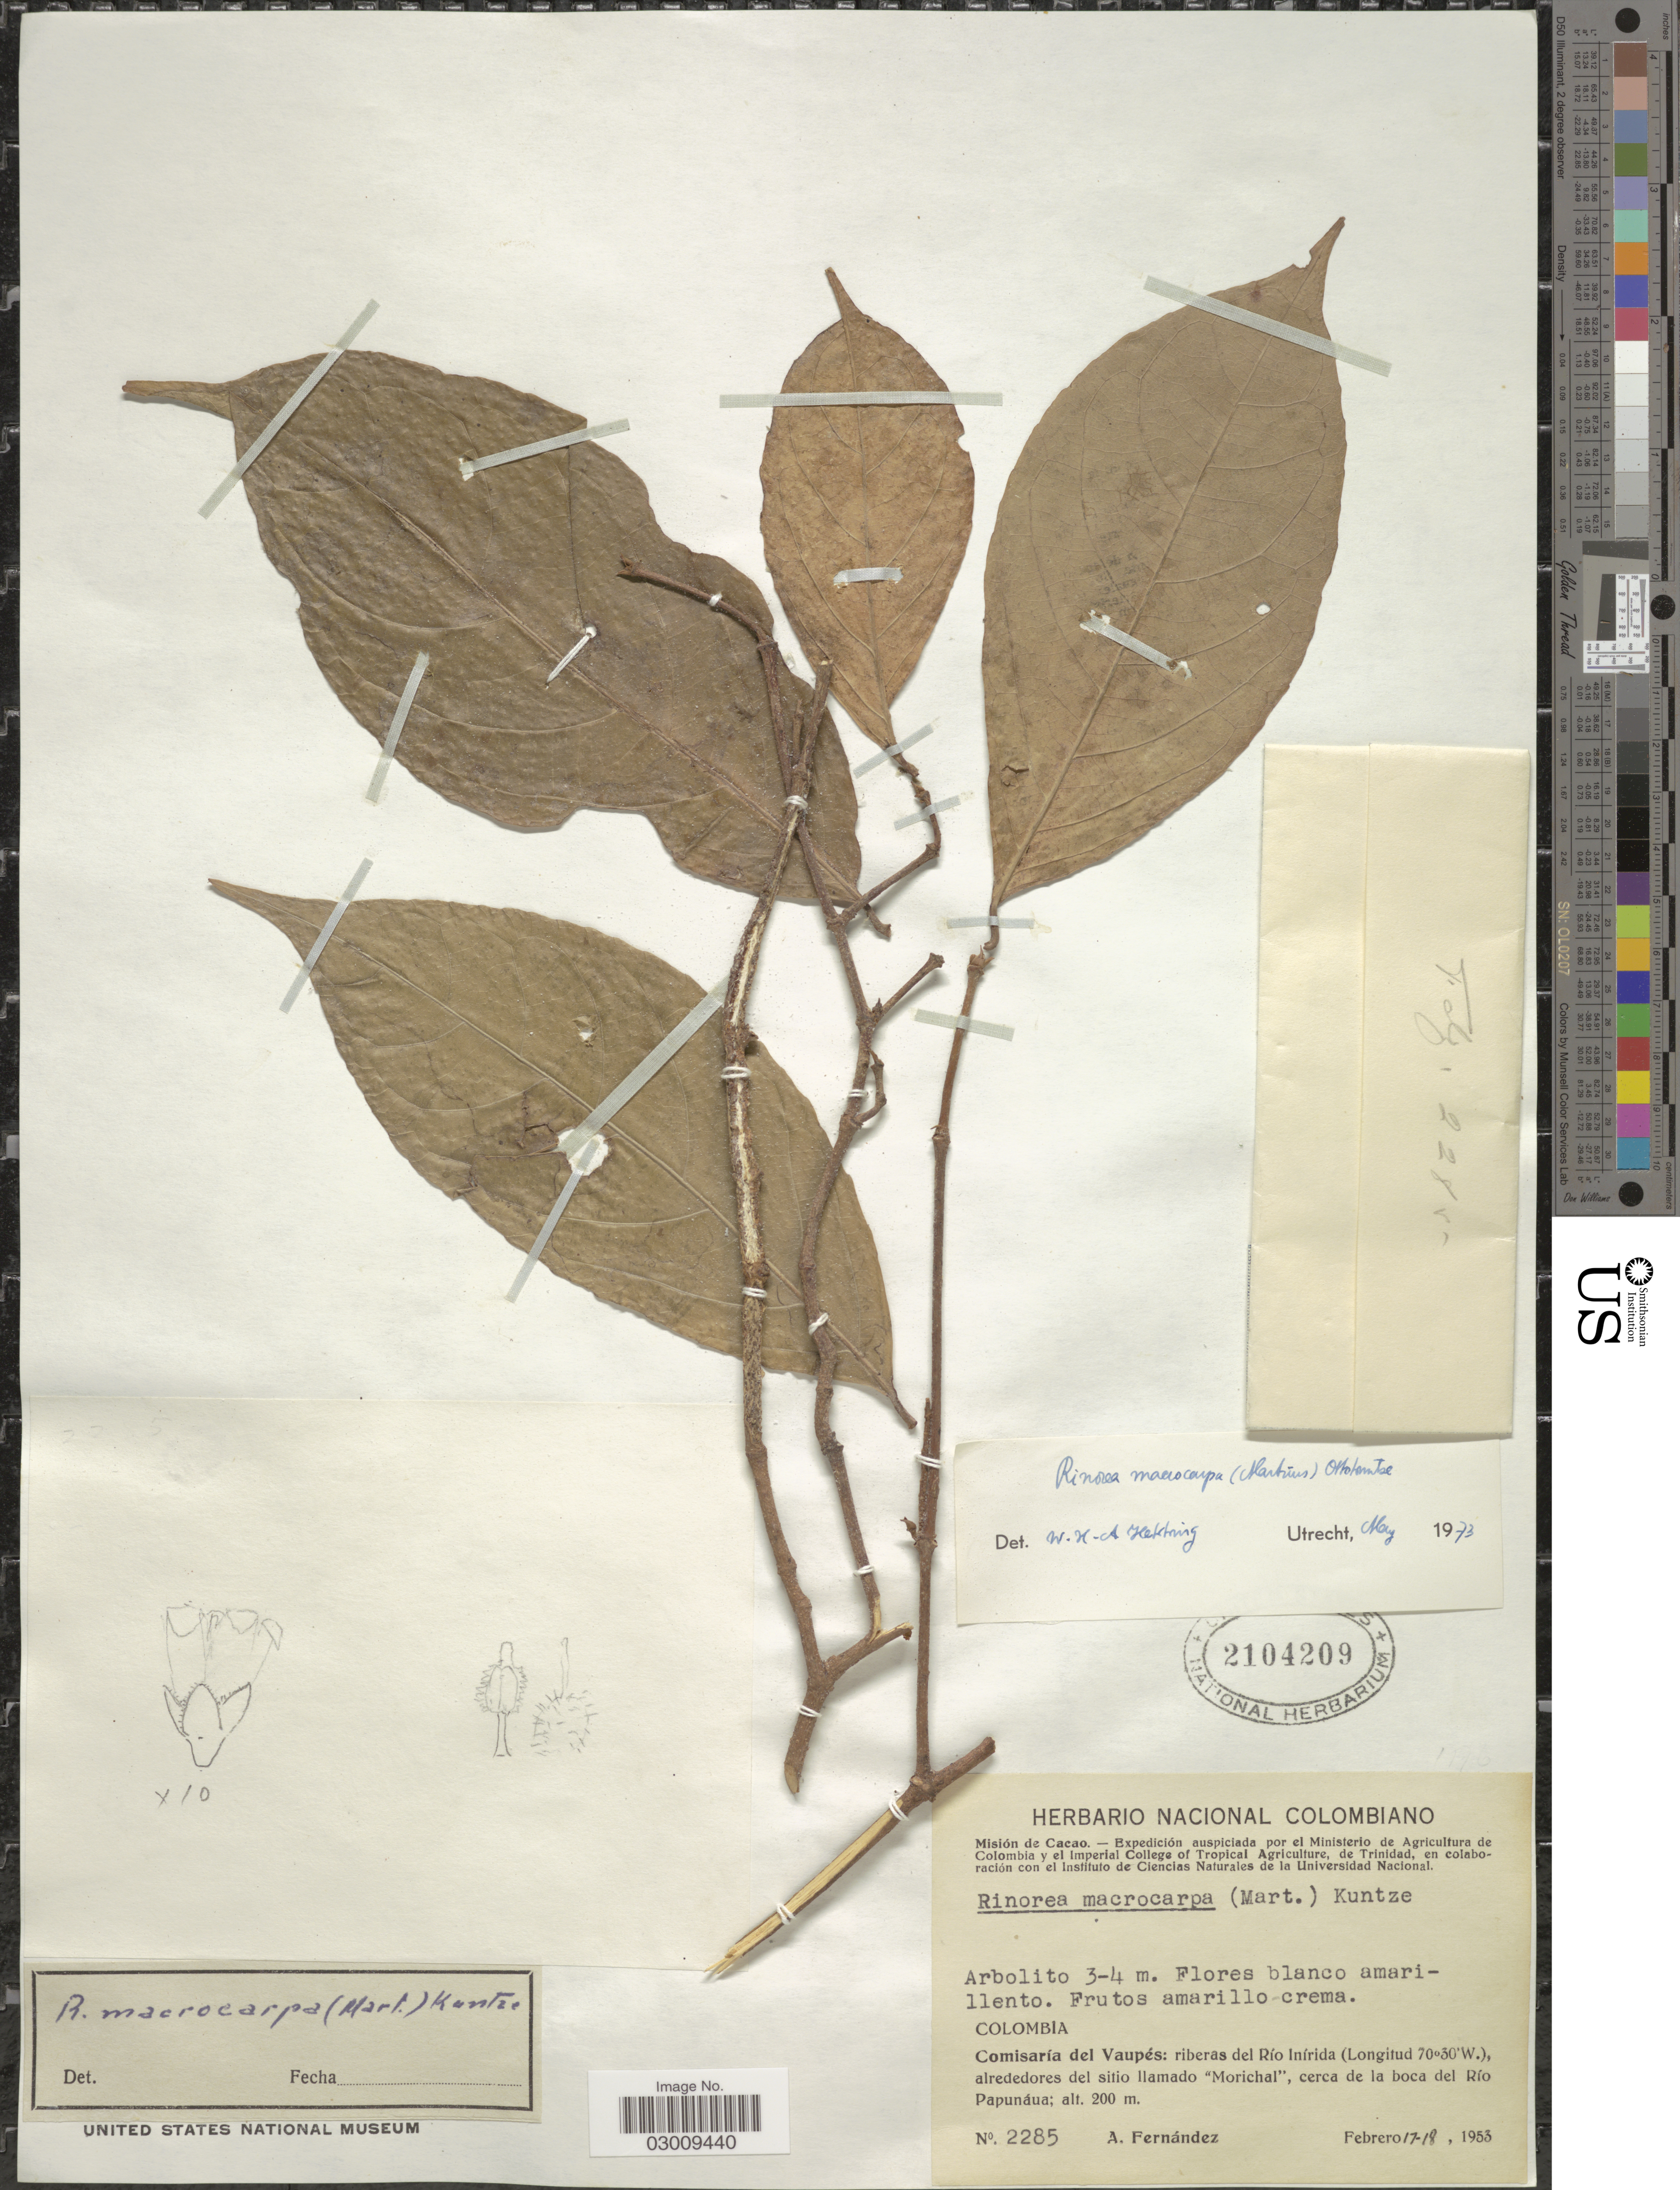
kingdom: Plantae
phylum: Tracheophyta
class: Magnoliopsida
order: Malpighiales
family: Violaceae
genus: Rinorea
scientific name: Rinorea macrocarpa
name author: (Mart. ex Eichler) Kuntze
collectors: A. Fernández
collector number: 2285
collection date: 1953-02-17/1953-02-18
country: Colombia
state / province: Vaupés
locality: Comisaría del Vaupés: riberas del Río Inírida, alrededores del sitio llamado "Morichal", cerca de la boca del Río Papunáua.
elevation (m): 200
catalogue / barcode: US 2104209